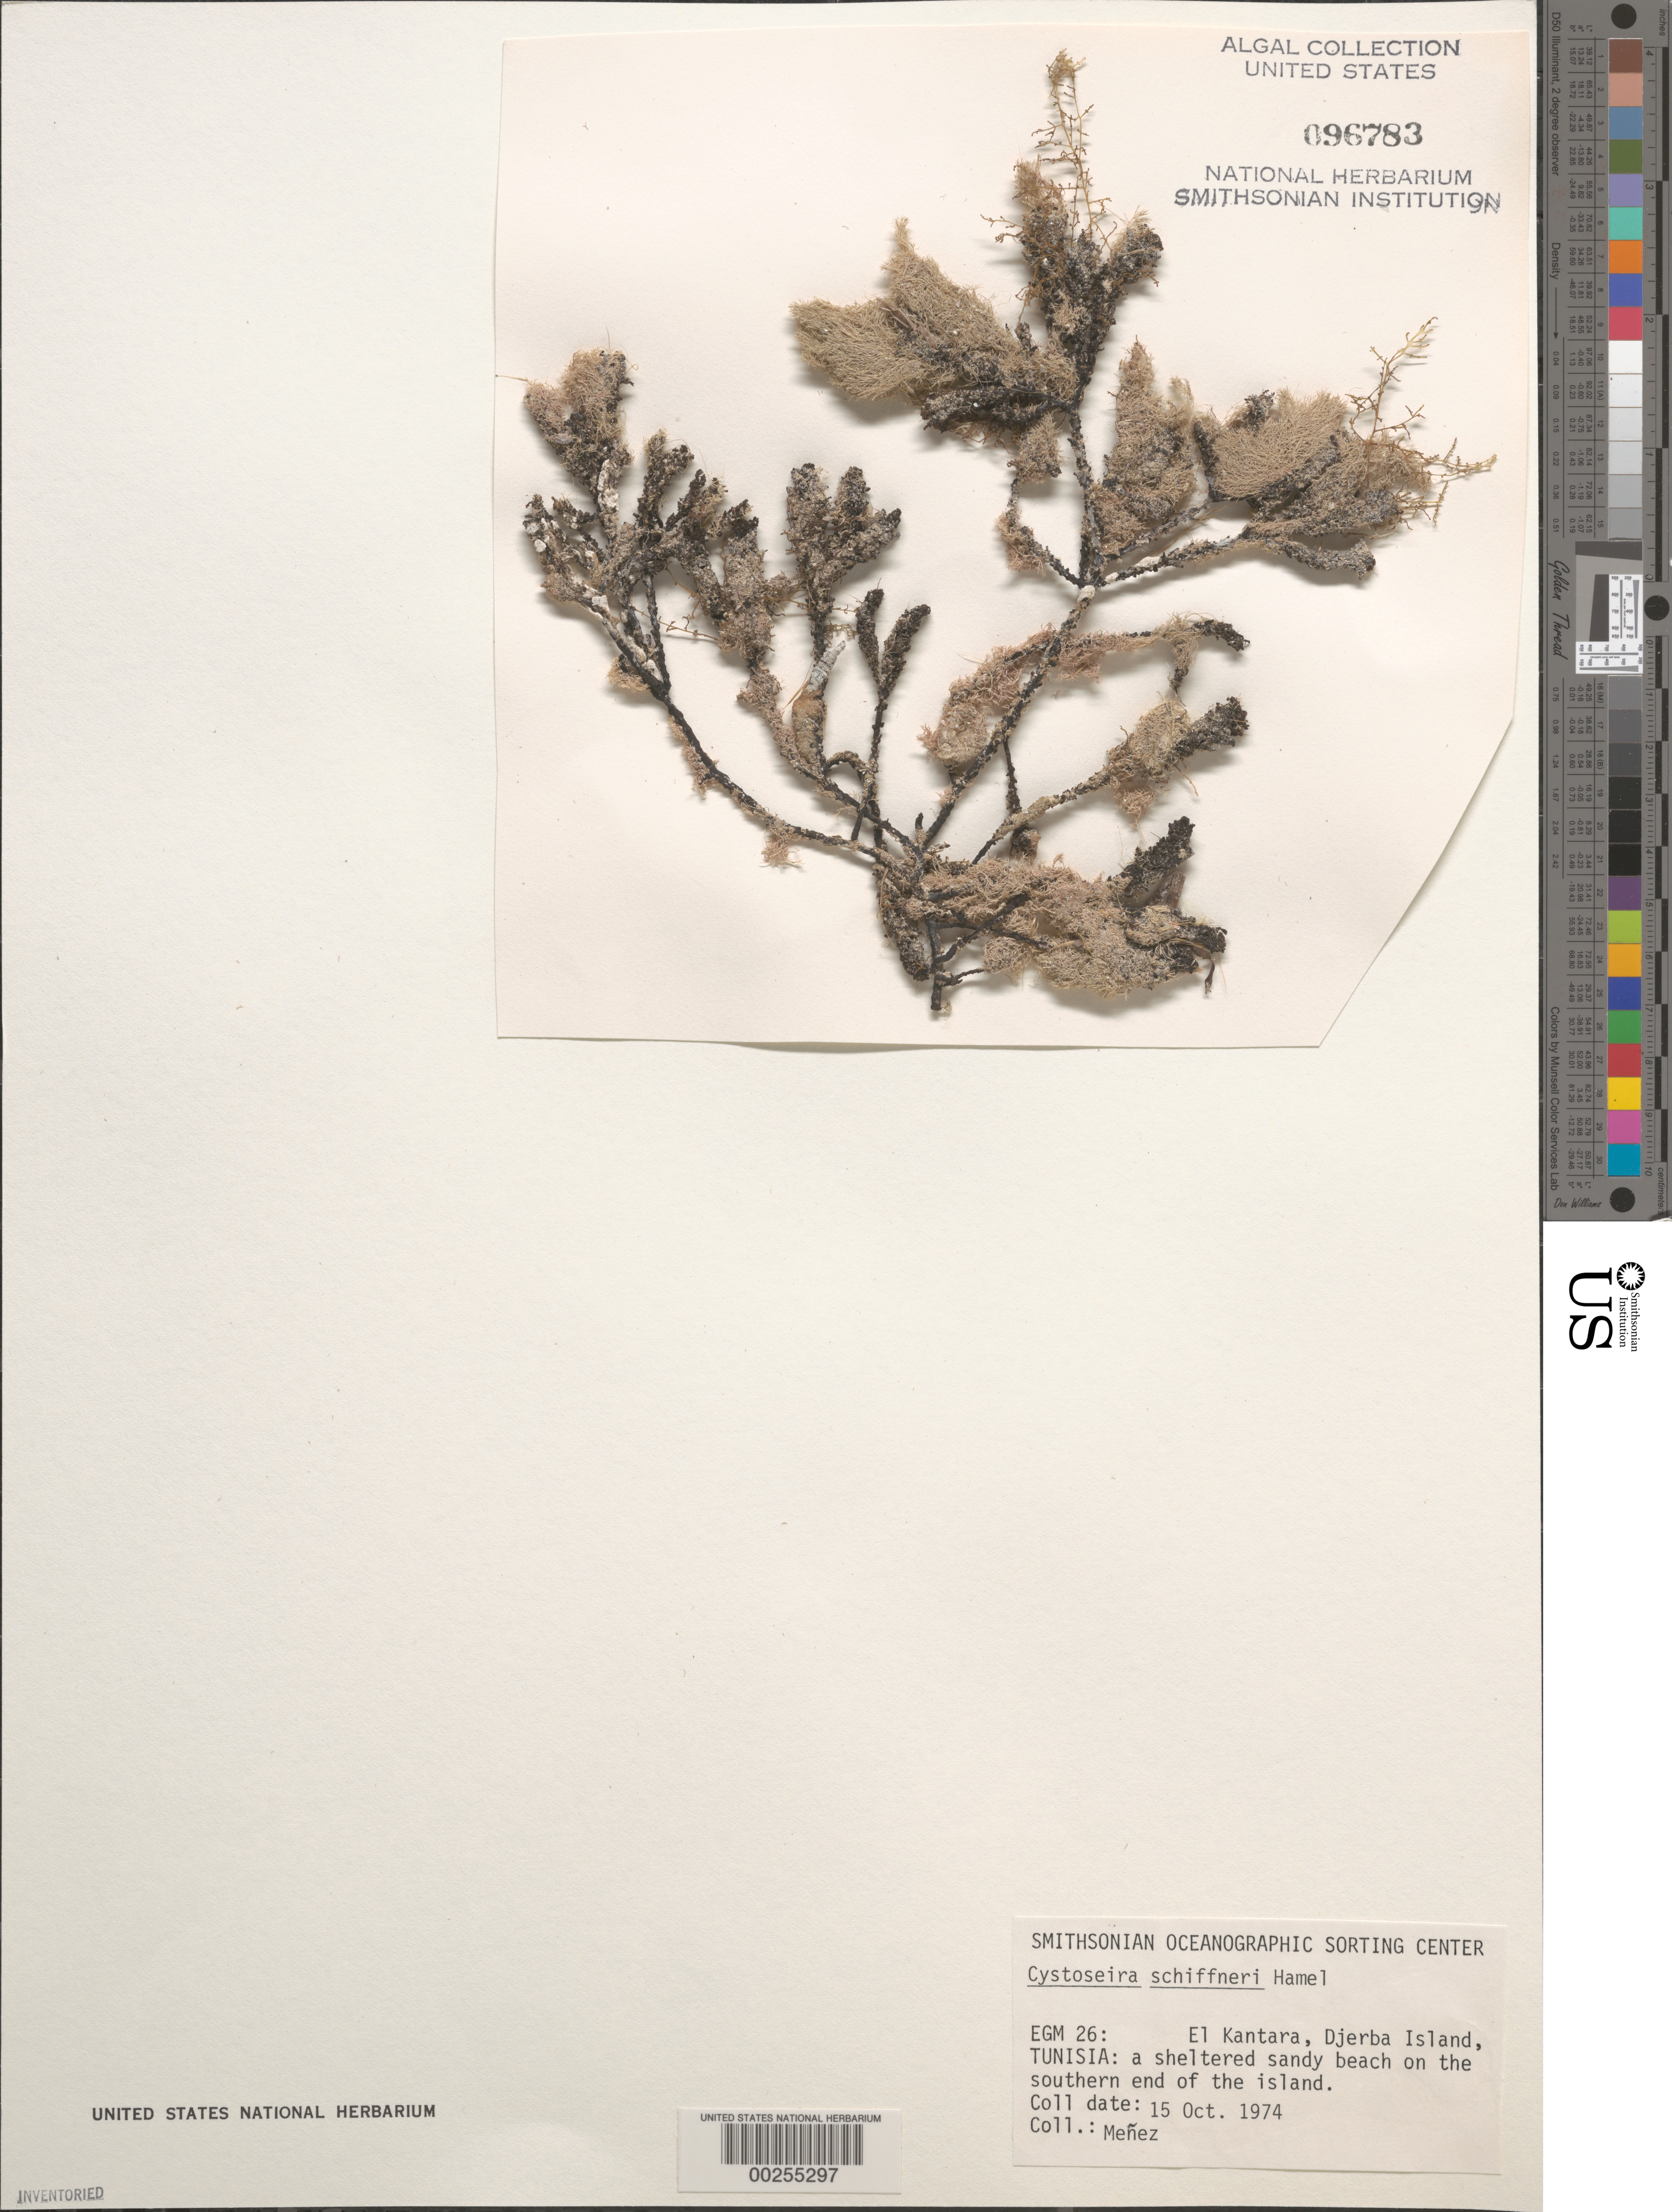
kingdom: Chromista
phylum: Ochrophyta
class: Phaeophyceae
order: Fucales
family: Sargassaceae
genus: Cystoseira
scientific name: Cystoseira schiffneri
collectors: Meñez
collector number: EGM 26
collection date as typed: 15 Oct 1974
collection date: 1974-10-15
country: Tunisia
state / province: Medenine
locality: El kantara, djerba island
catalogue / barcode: US 96783